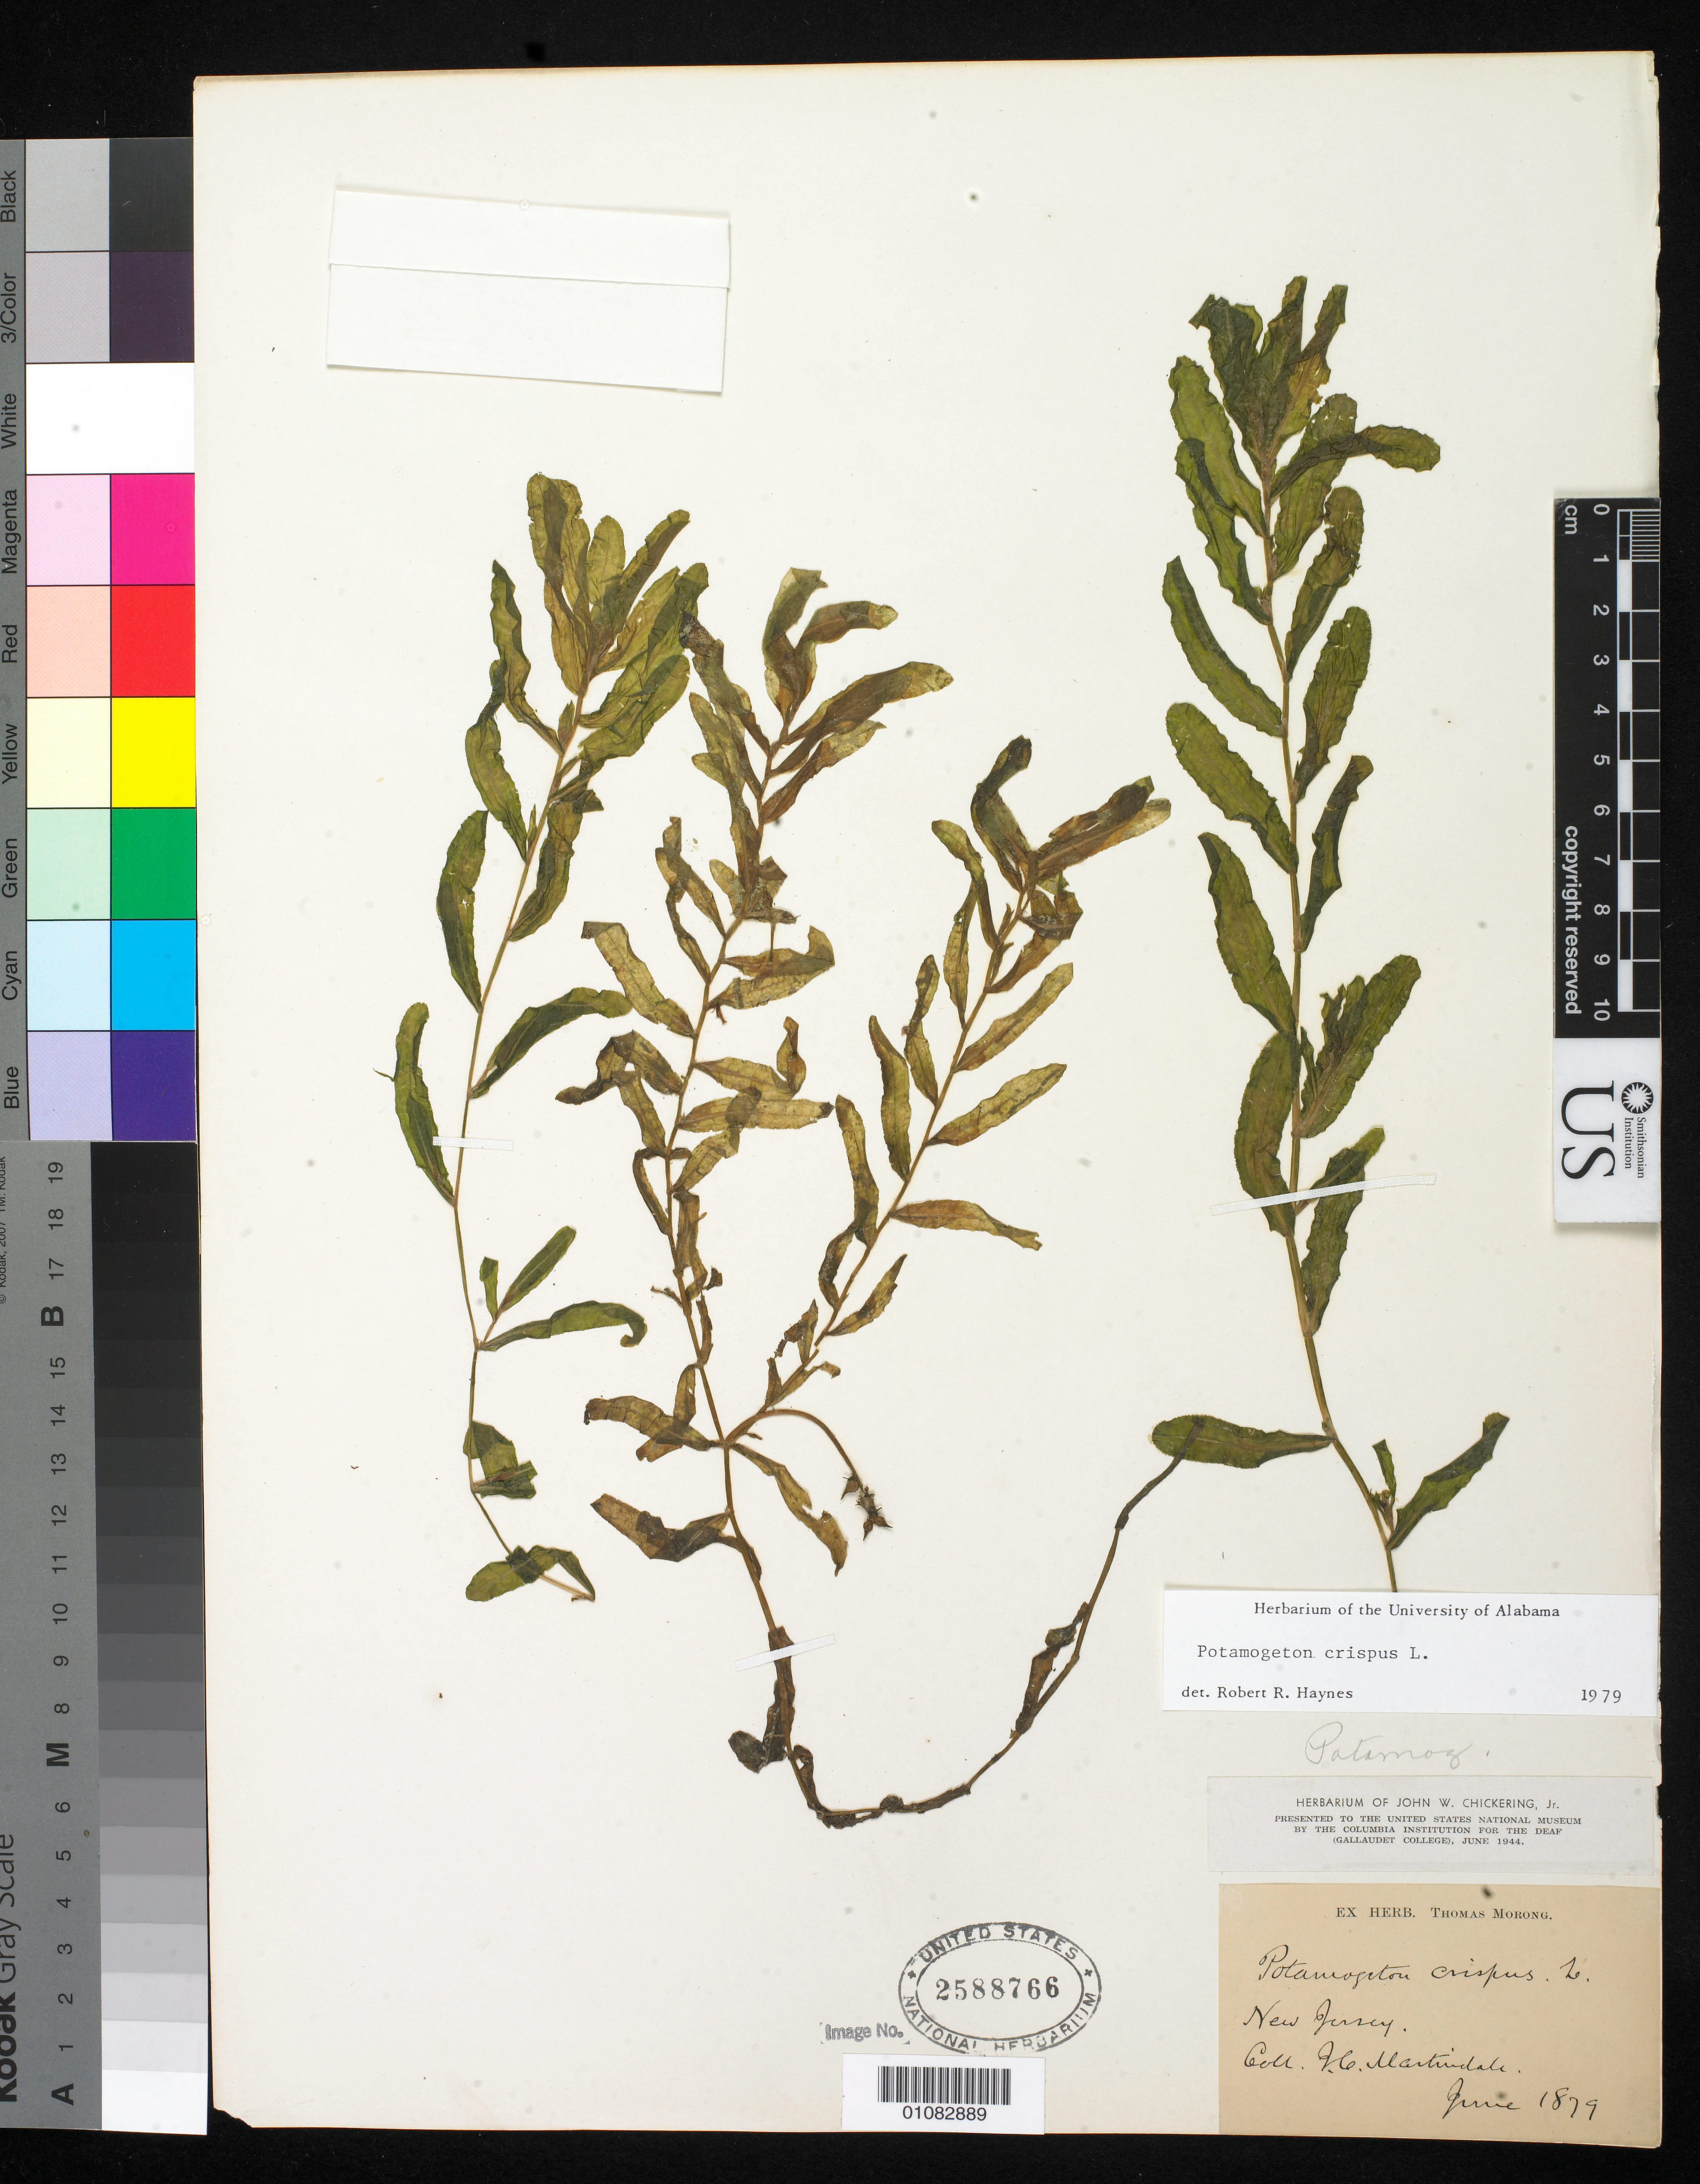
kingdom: Plantae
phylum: Tracheophyta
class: Liliopsida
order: Alismatales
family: Potamogetonaceae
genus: Potamogeton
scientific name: Potamogeton crispus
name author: L.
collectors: J. Martindale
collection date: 1879-06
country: United States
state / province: New Jersey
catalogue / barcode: US 2588766